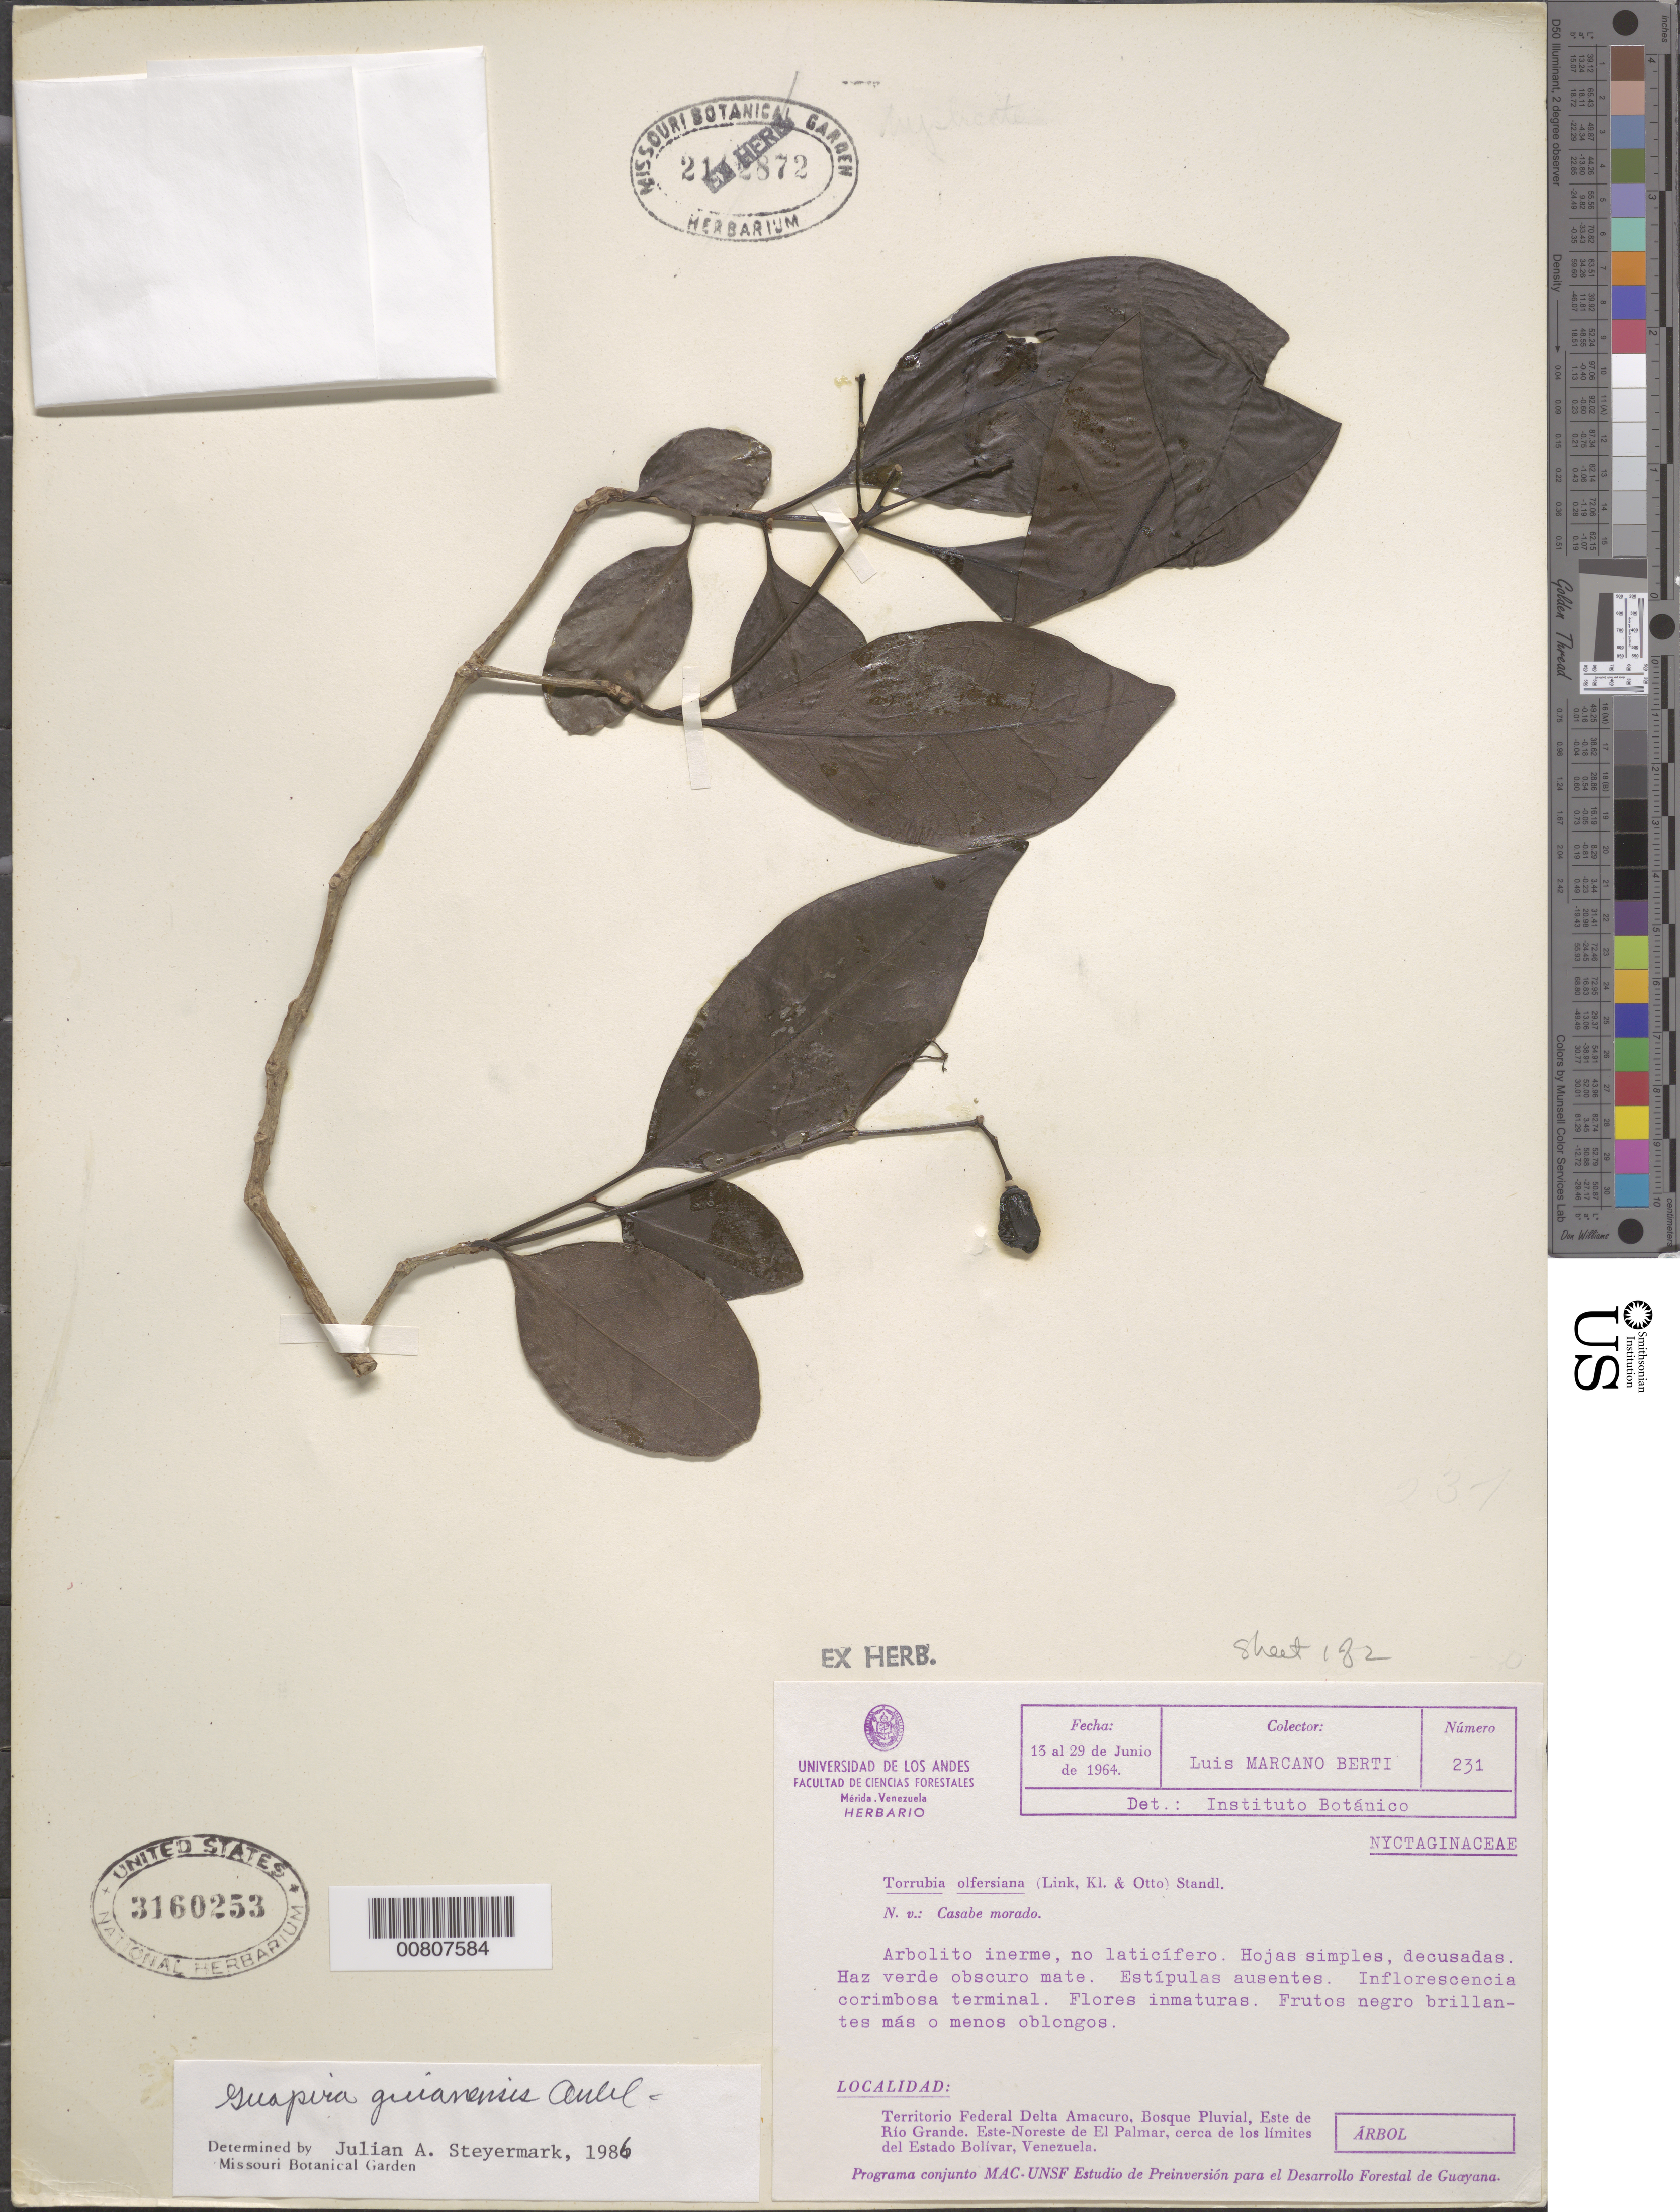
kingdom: Plantae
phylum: Tracheophyta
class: Magnoliopsida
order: Caryophyllales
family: Nyctaginaceae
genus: Guapira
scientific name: Guapira guianensis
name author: Aubl.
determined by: Steyermark, Julian A., (VEN)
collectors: L. Marcano-Berti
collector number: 231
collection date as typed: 13-Jun-64 to 29-Jun-64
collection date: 1964-06-13/1964-06-29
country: Venezuela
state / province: Delta Amacuro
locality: Este de Río Grande, ENE de El Palmar, cerca de los limites del Estado Bolívar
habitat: Bosque pluvial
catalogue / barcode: US 3160253